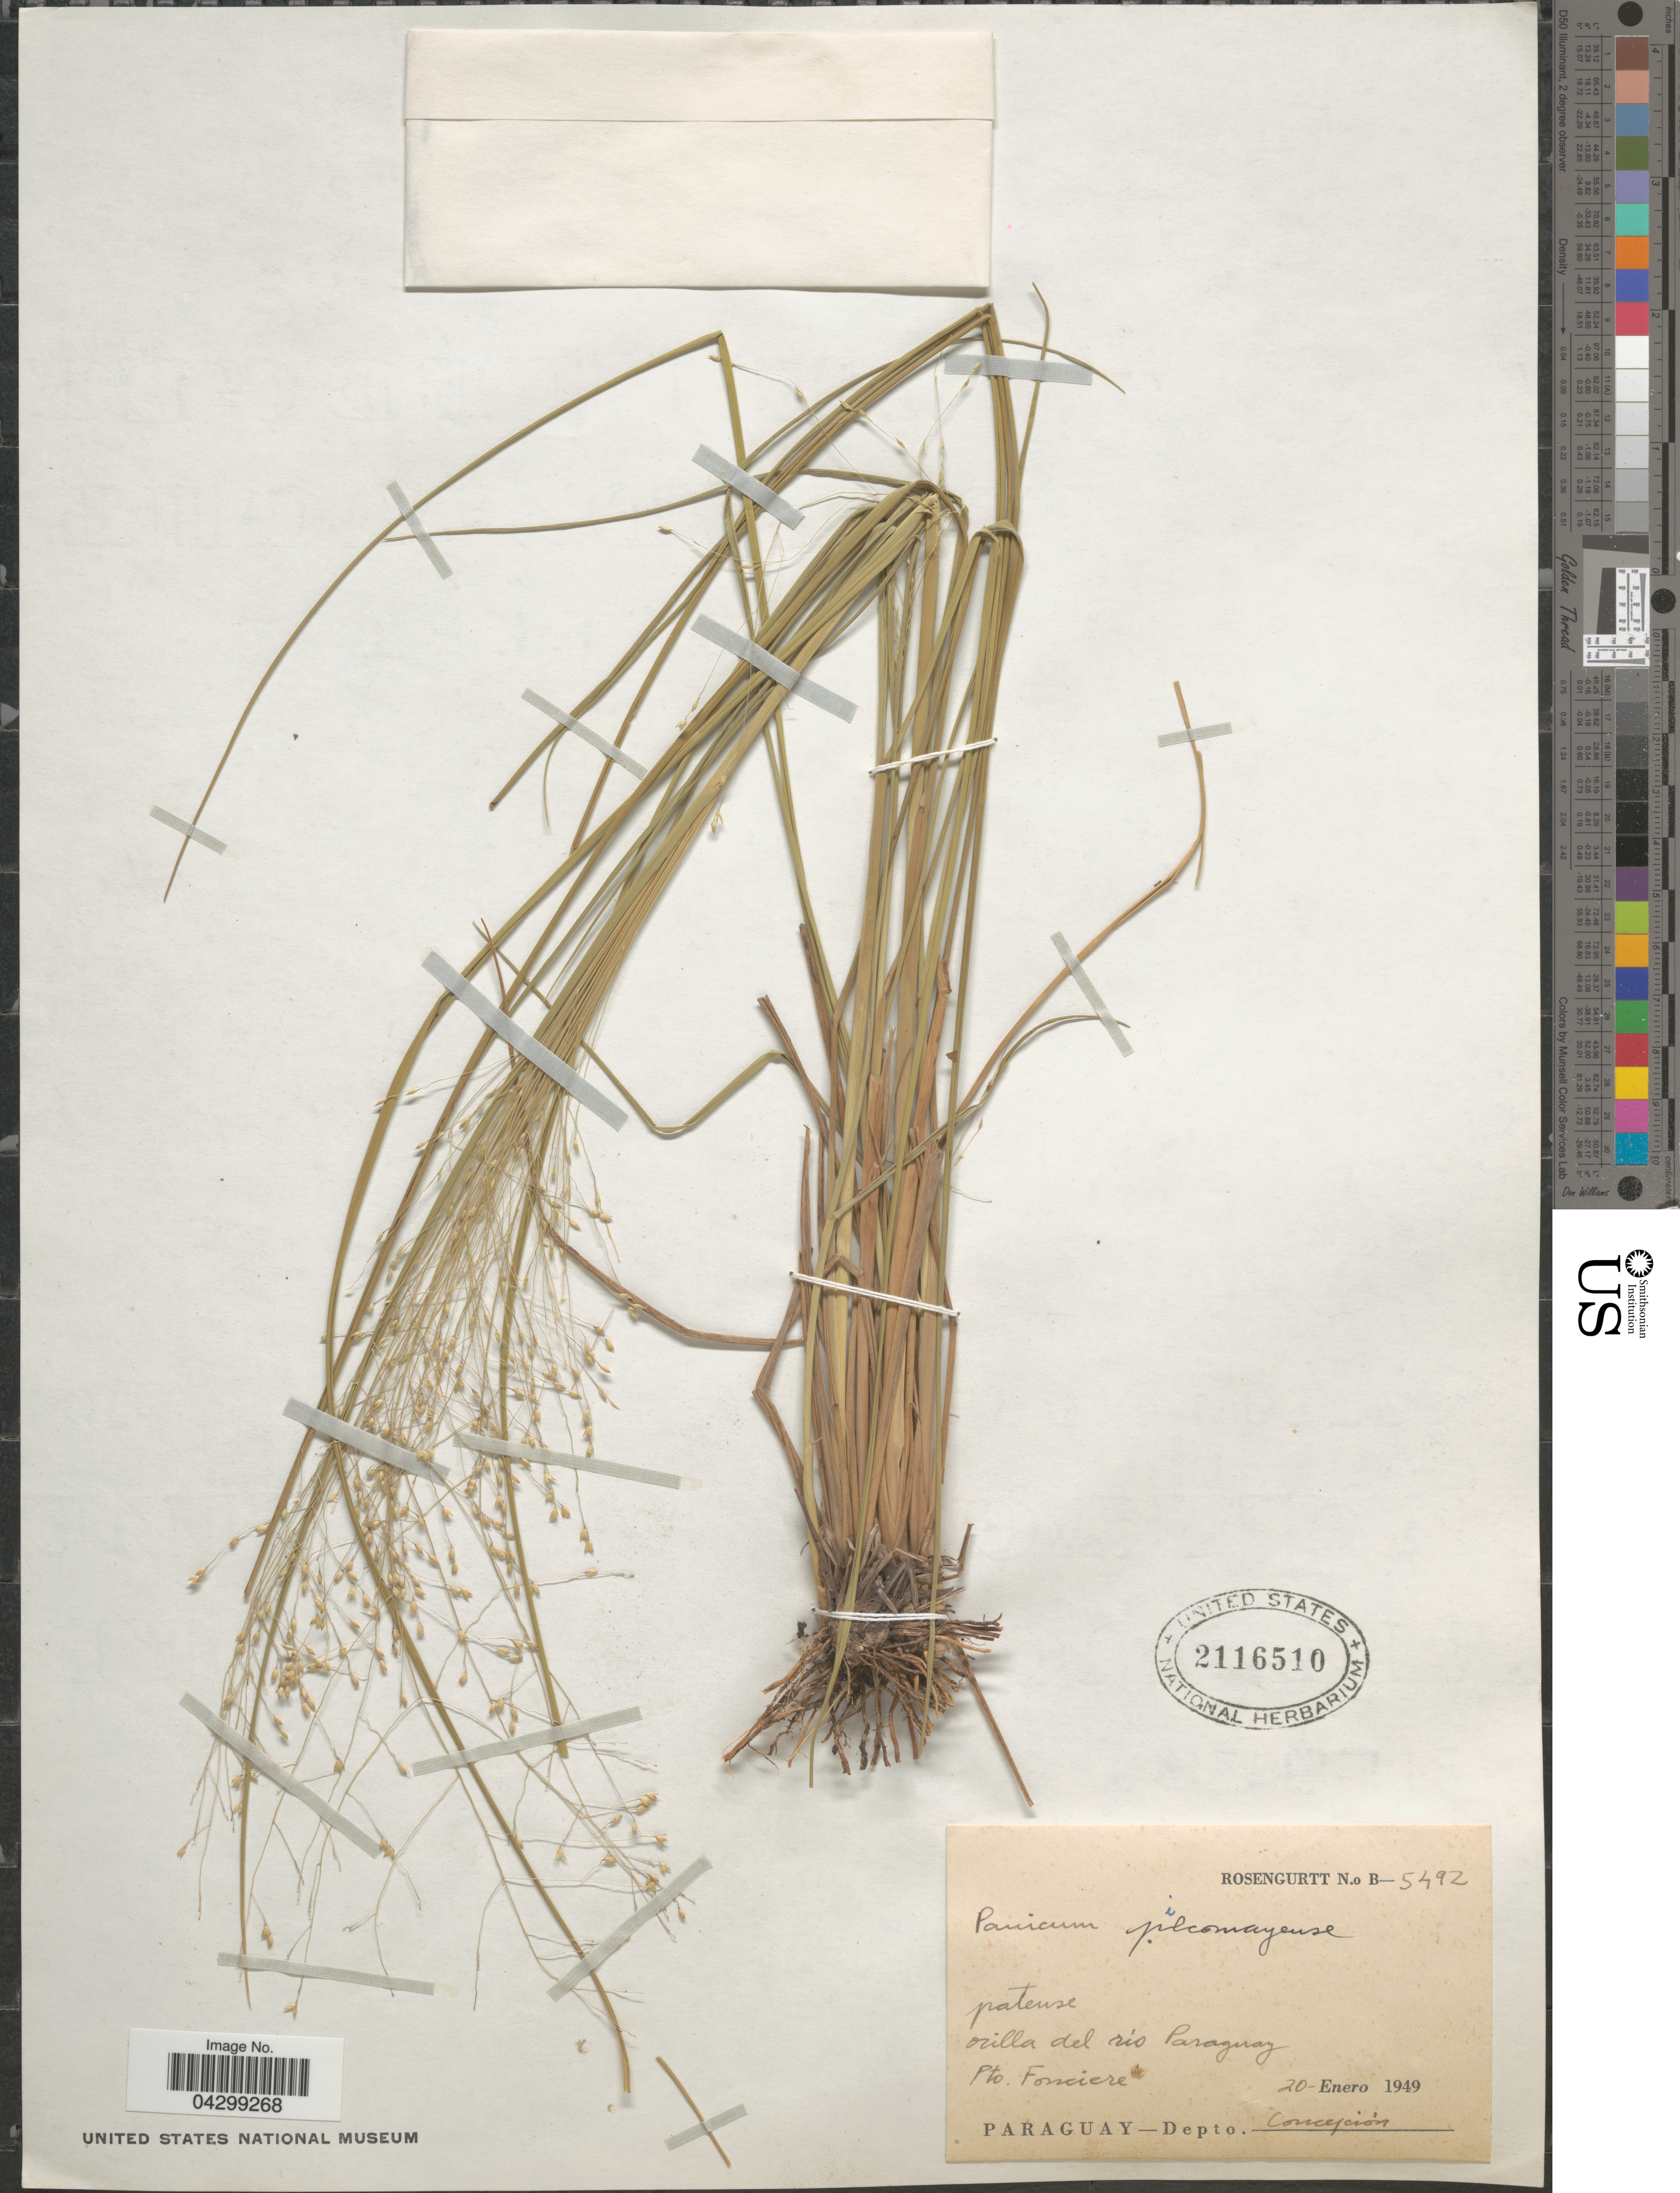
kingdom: Plantae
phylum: Tracheophyta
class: Liliopsida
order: Poales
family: Poaceae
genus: Panicum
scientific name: Panicum bergii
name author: Arechav.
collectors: Rosengurtt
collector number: B-5492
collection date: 1949-01-20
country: Paraguay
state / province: Concepcion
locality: Orilla del río Paraguay. Pto. Fonciere, Depto. Concepción.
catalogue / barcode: US 2116510